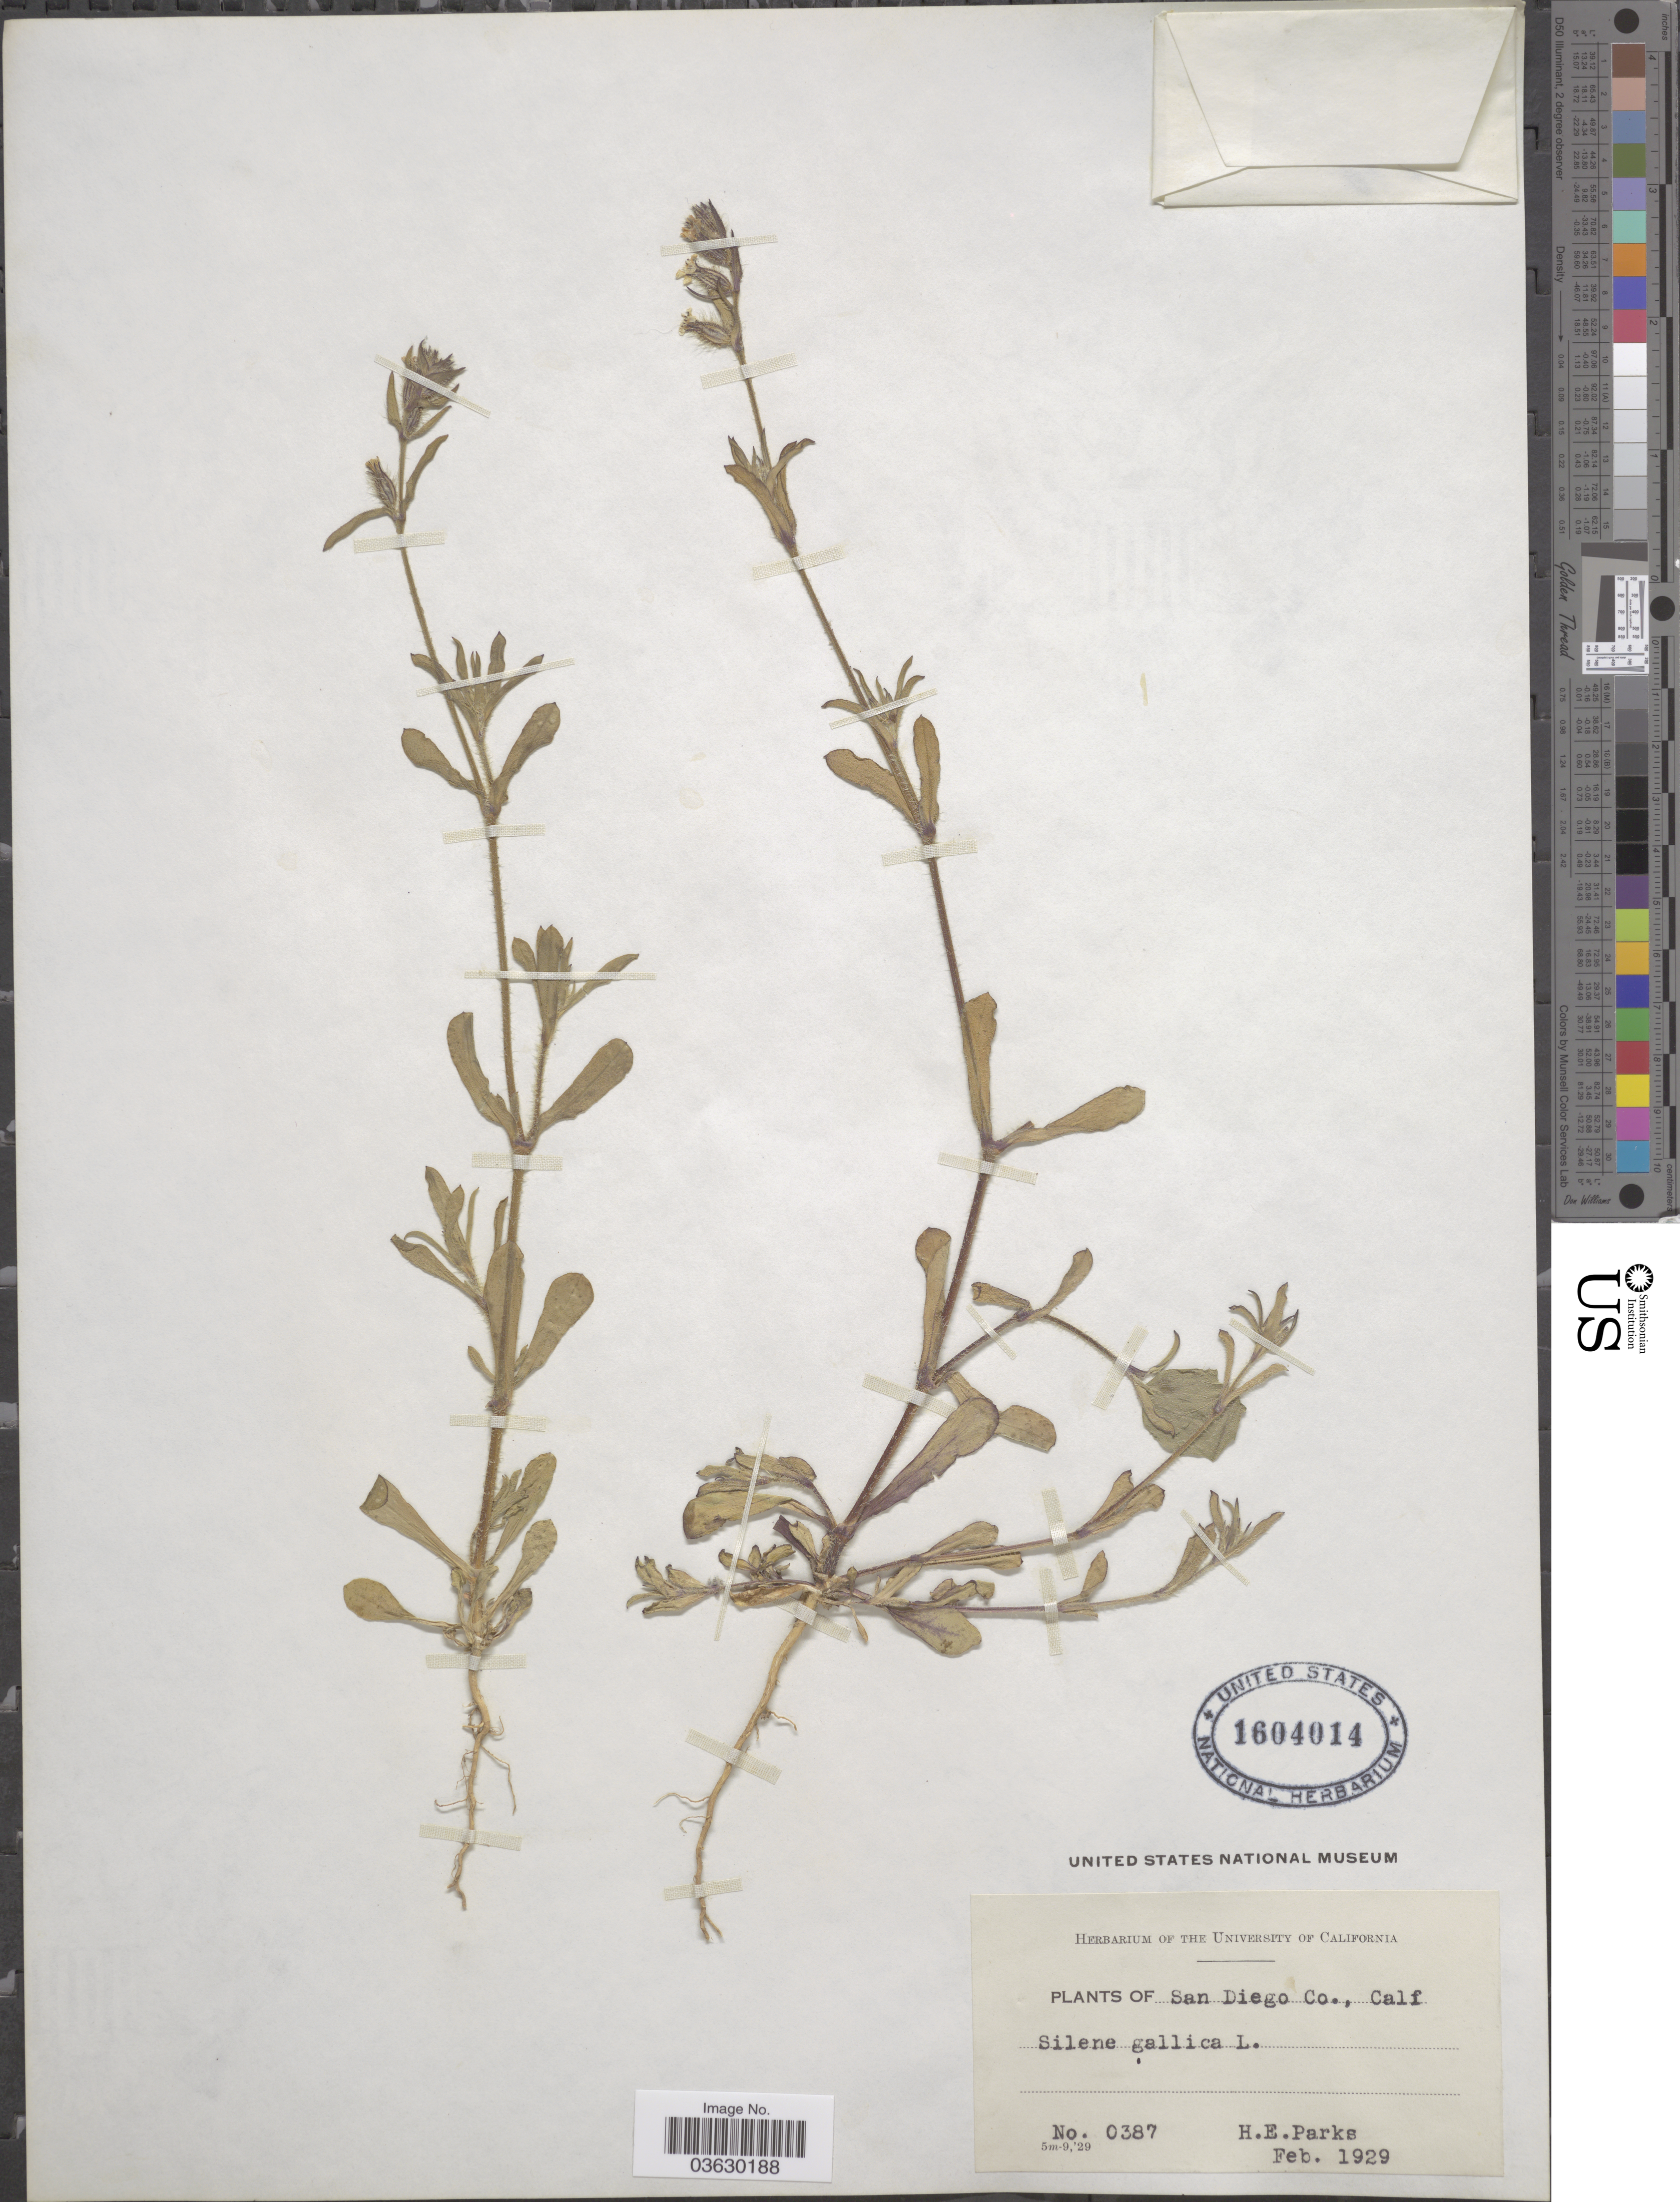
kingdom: Plantae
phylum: Tracheophyta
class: Magnoliopsida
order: Caryophyllales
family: Caryophyllaceae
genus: Silene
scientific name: Silene gallica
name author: L.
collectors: H. E. Parks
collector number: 0387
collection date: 1929-02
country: United States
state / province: California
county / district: San Diego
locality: San Diego Co.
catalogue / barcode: US 1604014